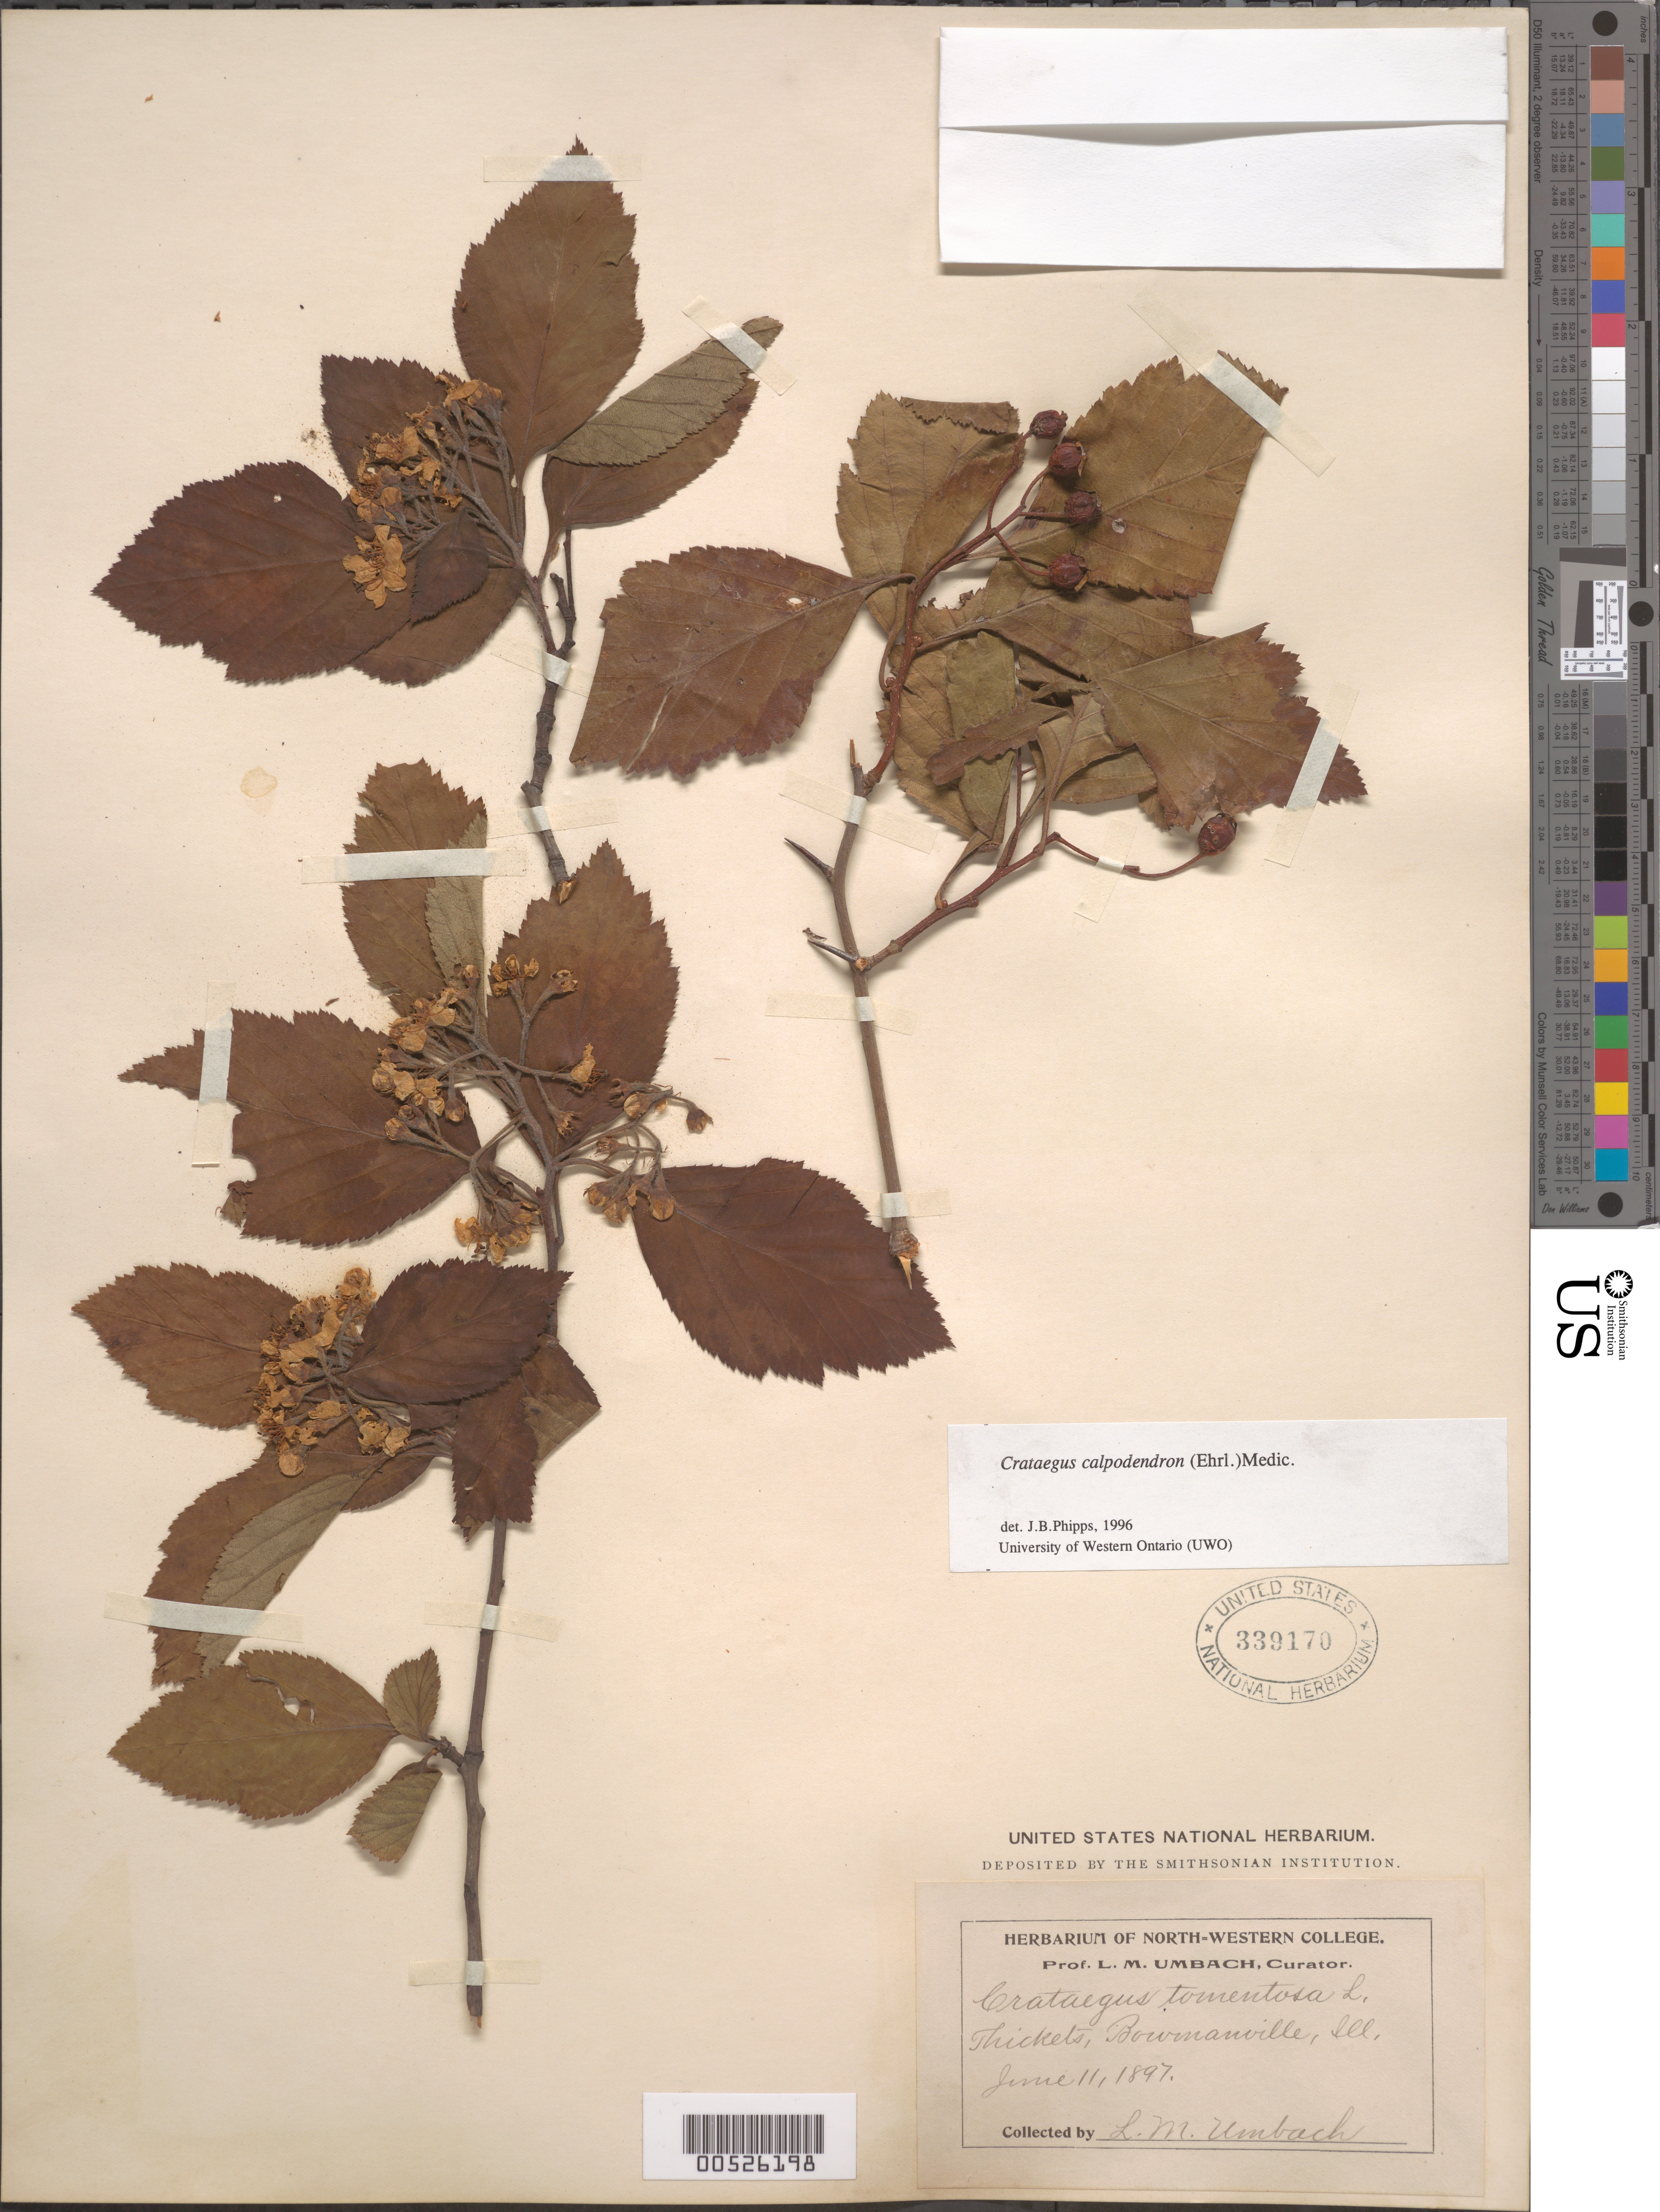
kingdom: Plantae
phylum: Tracheophyta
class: Magnoliopsida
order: Rosales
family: Rosaceae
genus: Crataegus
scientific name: Crataegus calpodendron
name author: (Ehrh.) Medik.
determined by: Phipps, James B., (UWO), University of Western Ontario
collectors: L. M. Umbach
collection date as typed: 11 Jun 1897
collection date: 1897-06-11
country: United States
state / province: Illinois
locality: Bowmanville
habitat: Thickets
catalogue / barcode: US 339170